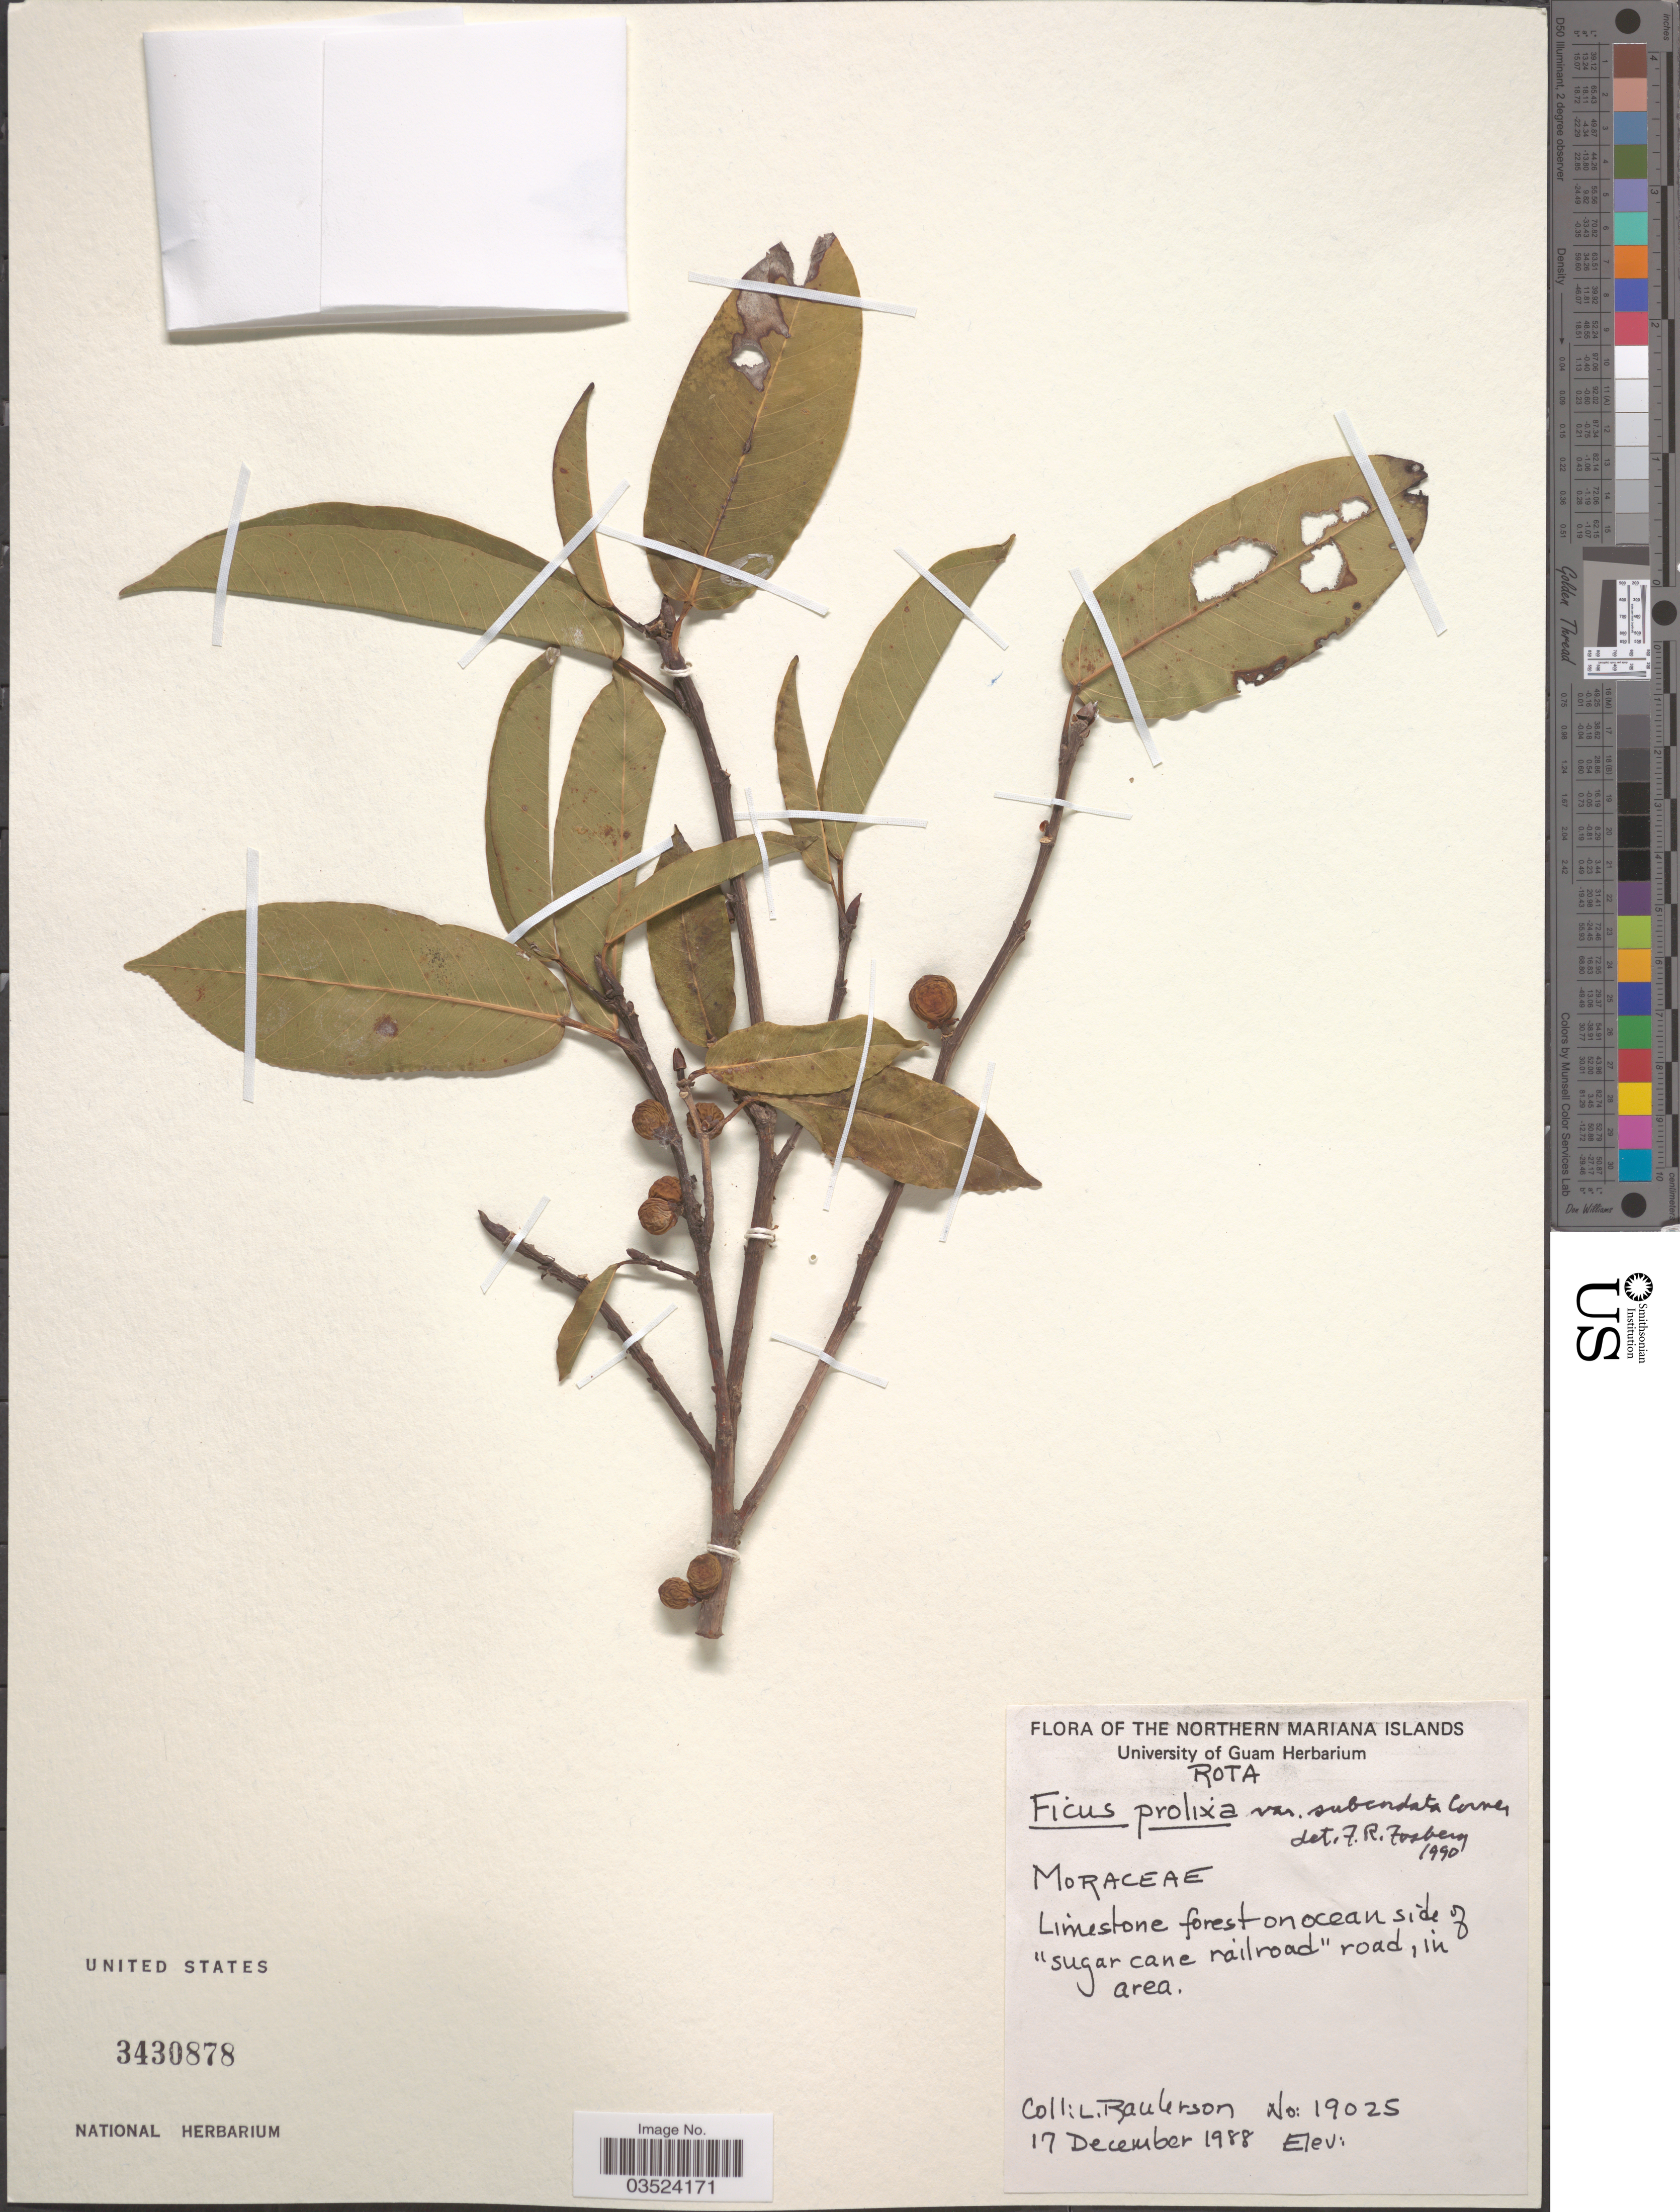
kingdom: Plantae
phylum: Tracheophyta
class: Magnoliopsida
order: Rosales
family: Moraceae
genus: Ficus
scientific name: Ficus prolixa var. subcordata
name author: Corner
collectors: L. Raulerson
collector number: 19025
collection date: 1988-12-17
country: Northern Mariana Islands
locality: Rota. Limestone forest on ocean side of "sugar cane railroad" road, in area.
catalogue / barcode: US 3430878